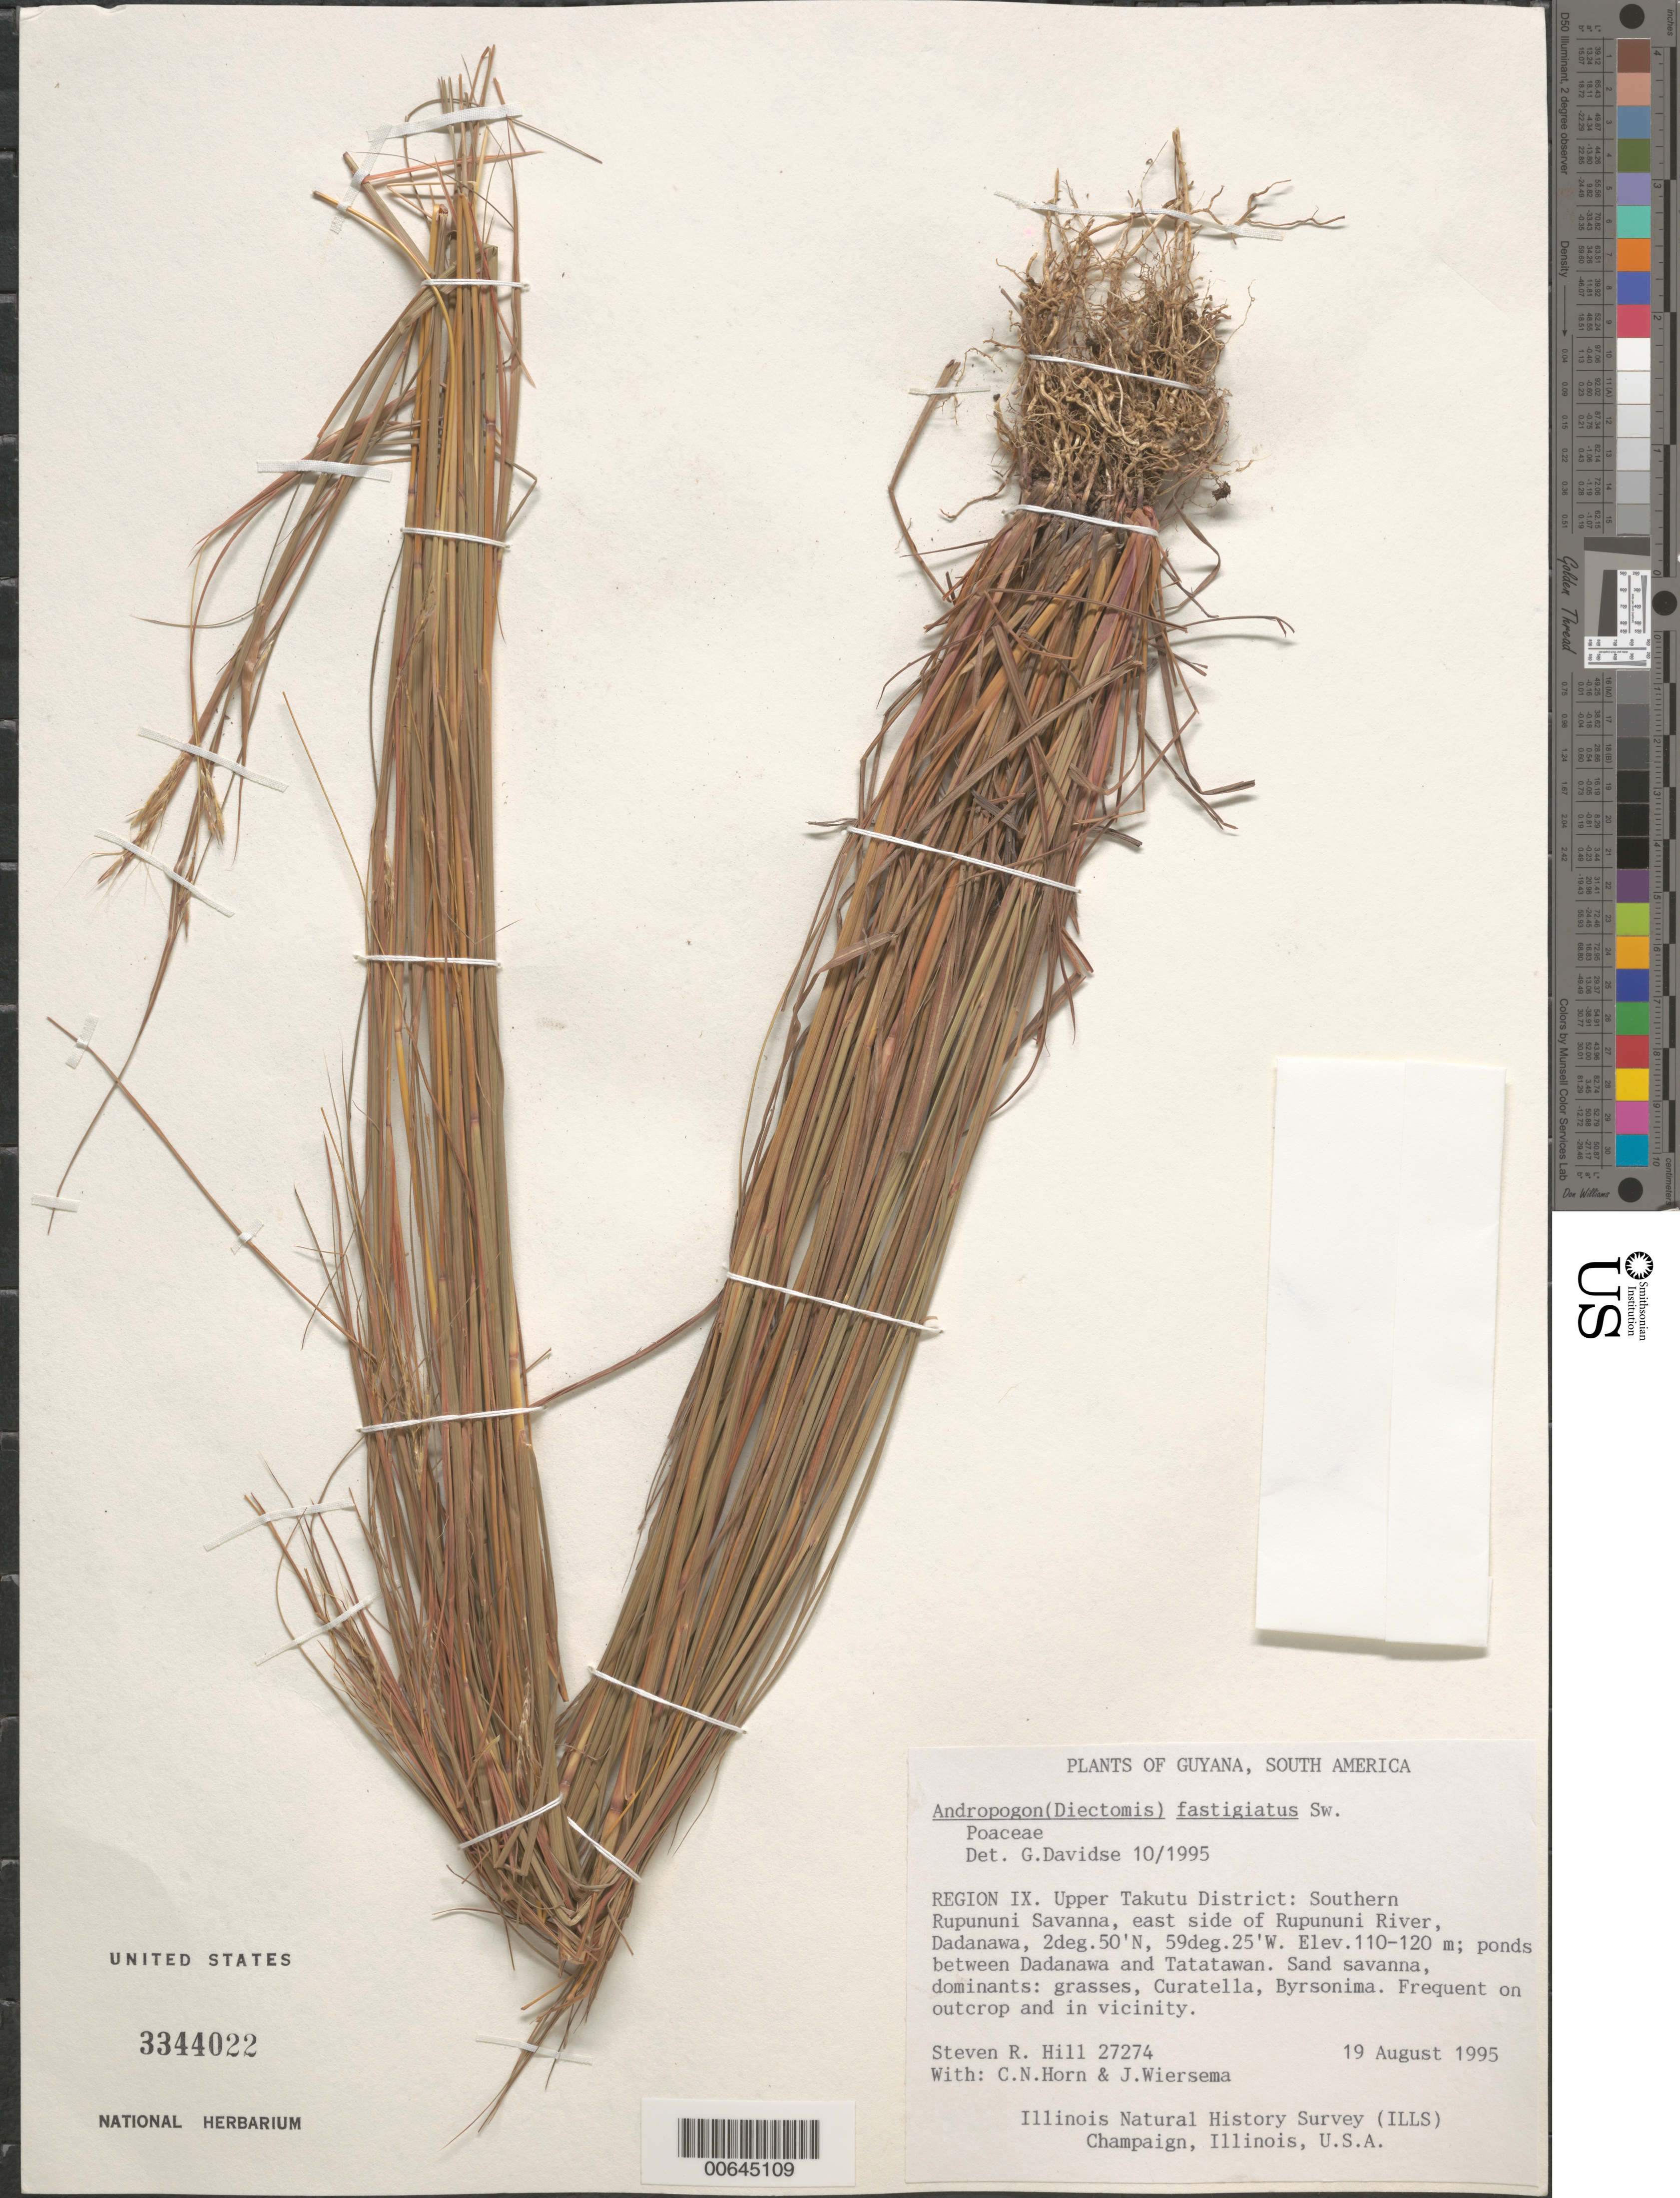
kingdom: Plantae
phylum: Tracheophyta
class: Liliopsida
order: Poales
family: Poaceae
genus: Andropogon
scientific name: Andropogon fastigiatus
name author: Sw.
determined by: Davidse, Gerrit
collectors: S. R. Hill, C. N. Horn & J. H. Wiersema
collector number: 27274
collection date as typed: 19-Aug-95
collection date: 1995-08-19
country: Guyana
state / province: U. Takutu-U. Essequibo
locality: Dadanawa, southern Rupununi Savanna, E side of Rupununi R.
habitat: Ponds between Dadanawa & Tatatawan. Sand savanna, dominants: grasses, Curatella, Byrsonima; on outcrop & in vicinity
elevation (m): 110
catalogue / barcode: US 3344022